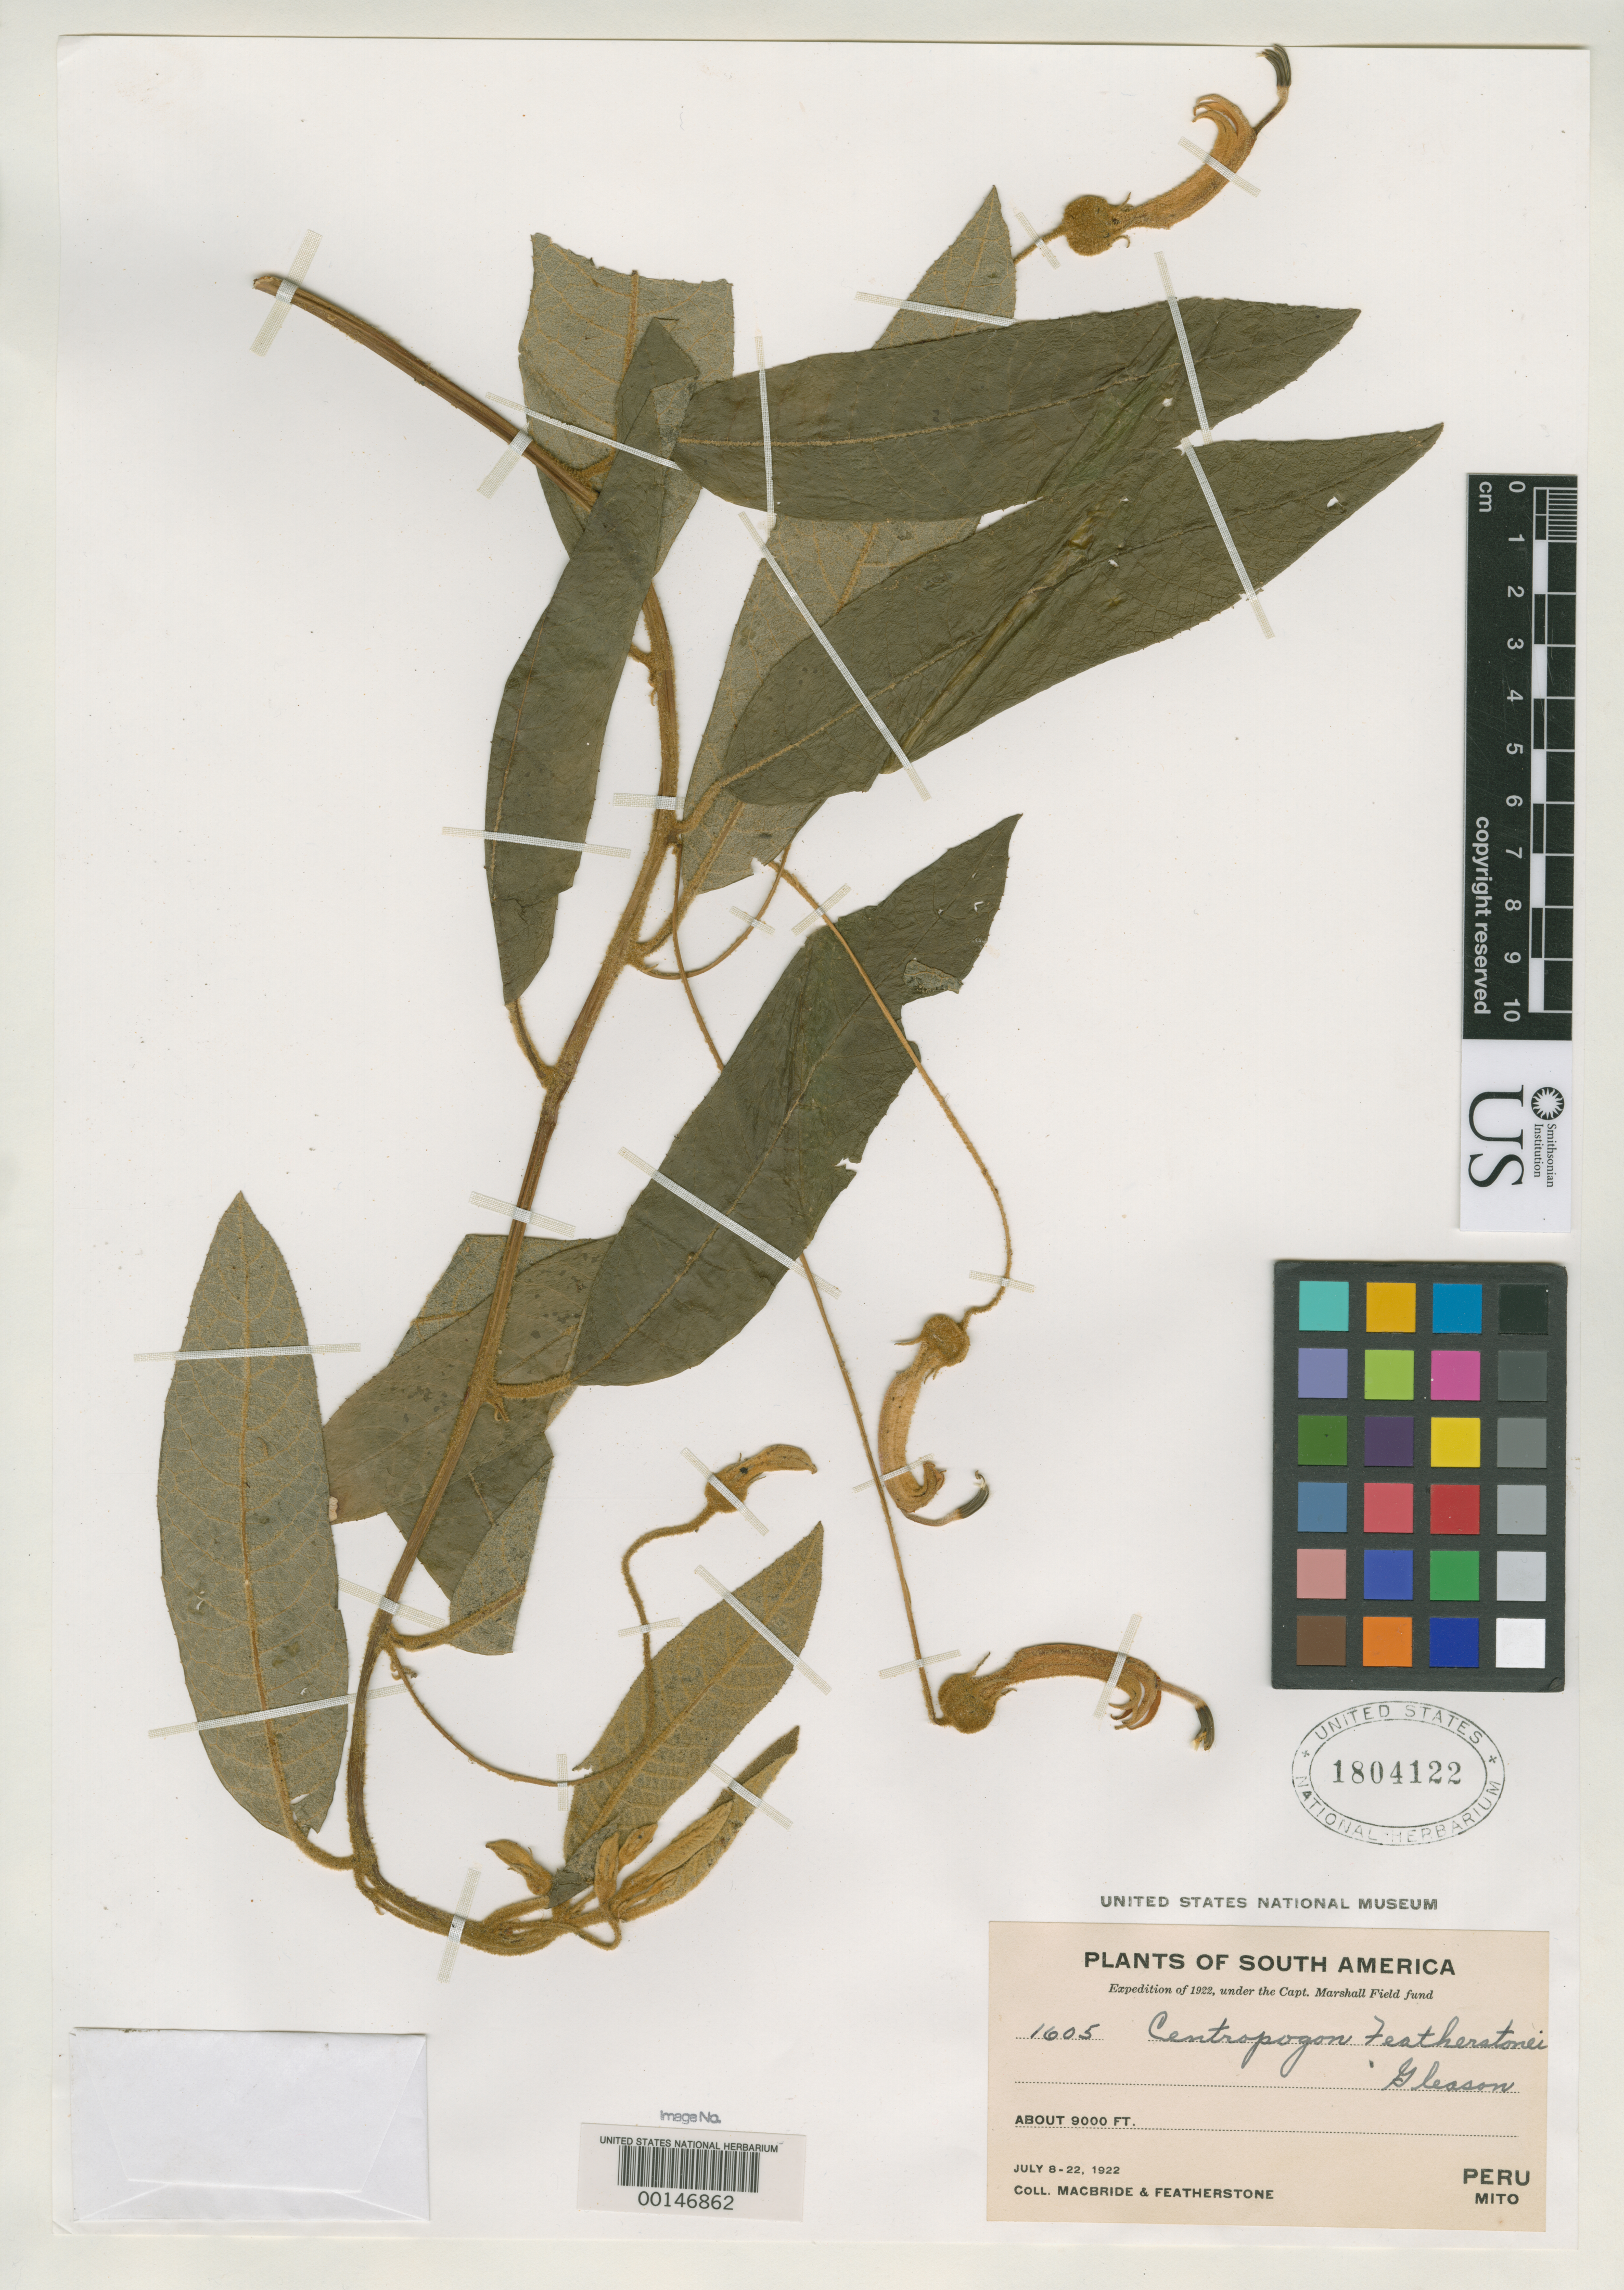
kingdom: Plantae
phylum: Tracheophyta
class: Magnoliopsida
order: Asterales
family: Campanulaceae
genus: Centropogon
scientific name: Centropogon featherstonei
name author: Gleason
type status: Type Collection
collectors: J. F. Macbride & W. Featherstone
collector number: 1605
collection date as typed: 08 Jul 1922 to 22 Jul 1922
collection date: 1922-07-08/1922-07-22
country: Peru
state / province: San Martín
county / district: Mariscal Cáceres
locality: Rio Huallaga, margen Derecha del; Balsa Probana; dtto. Tocache Nuevo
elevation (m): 2743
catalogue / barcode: US 1804122